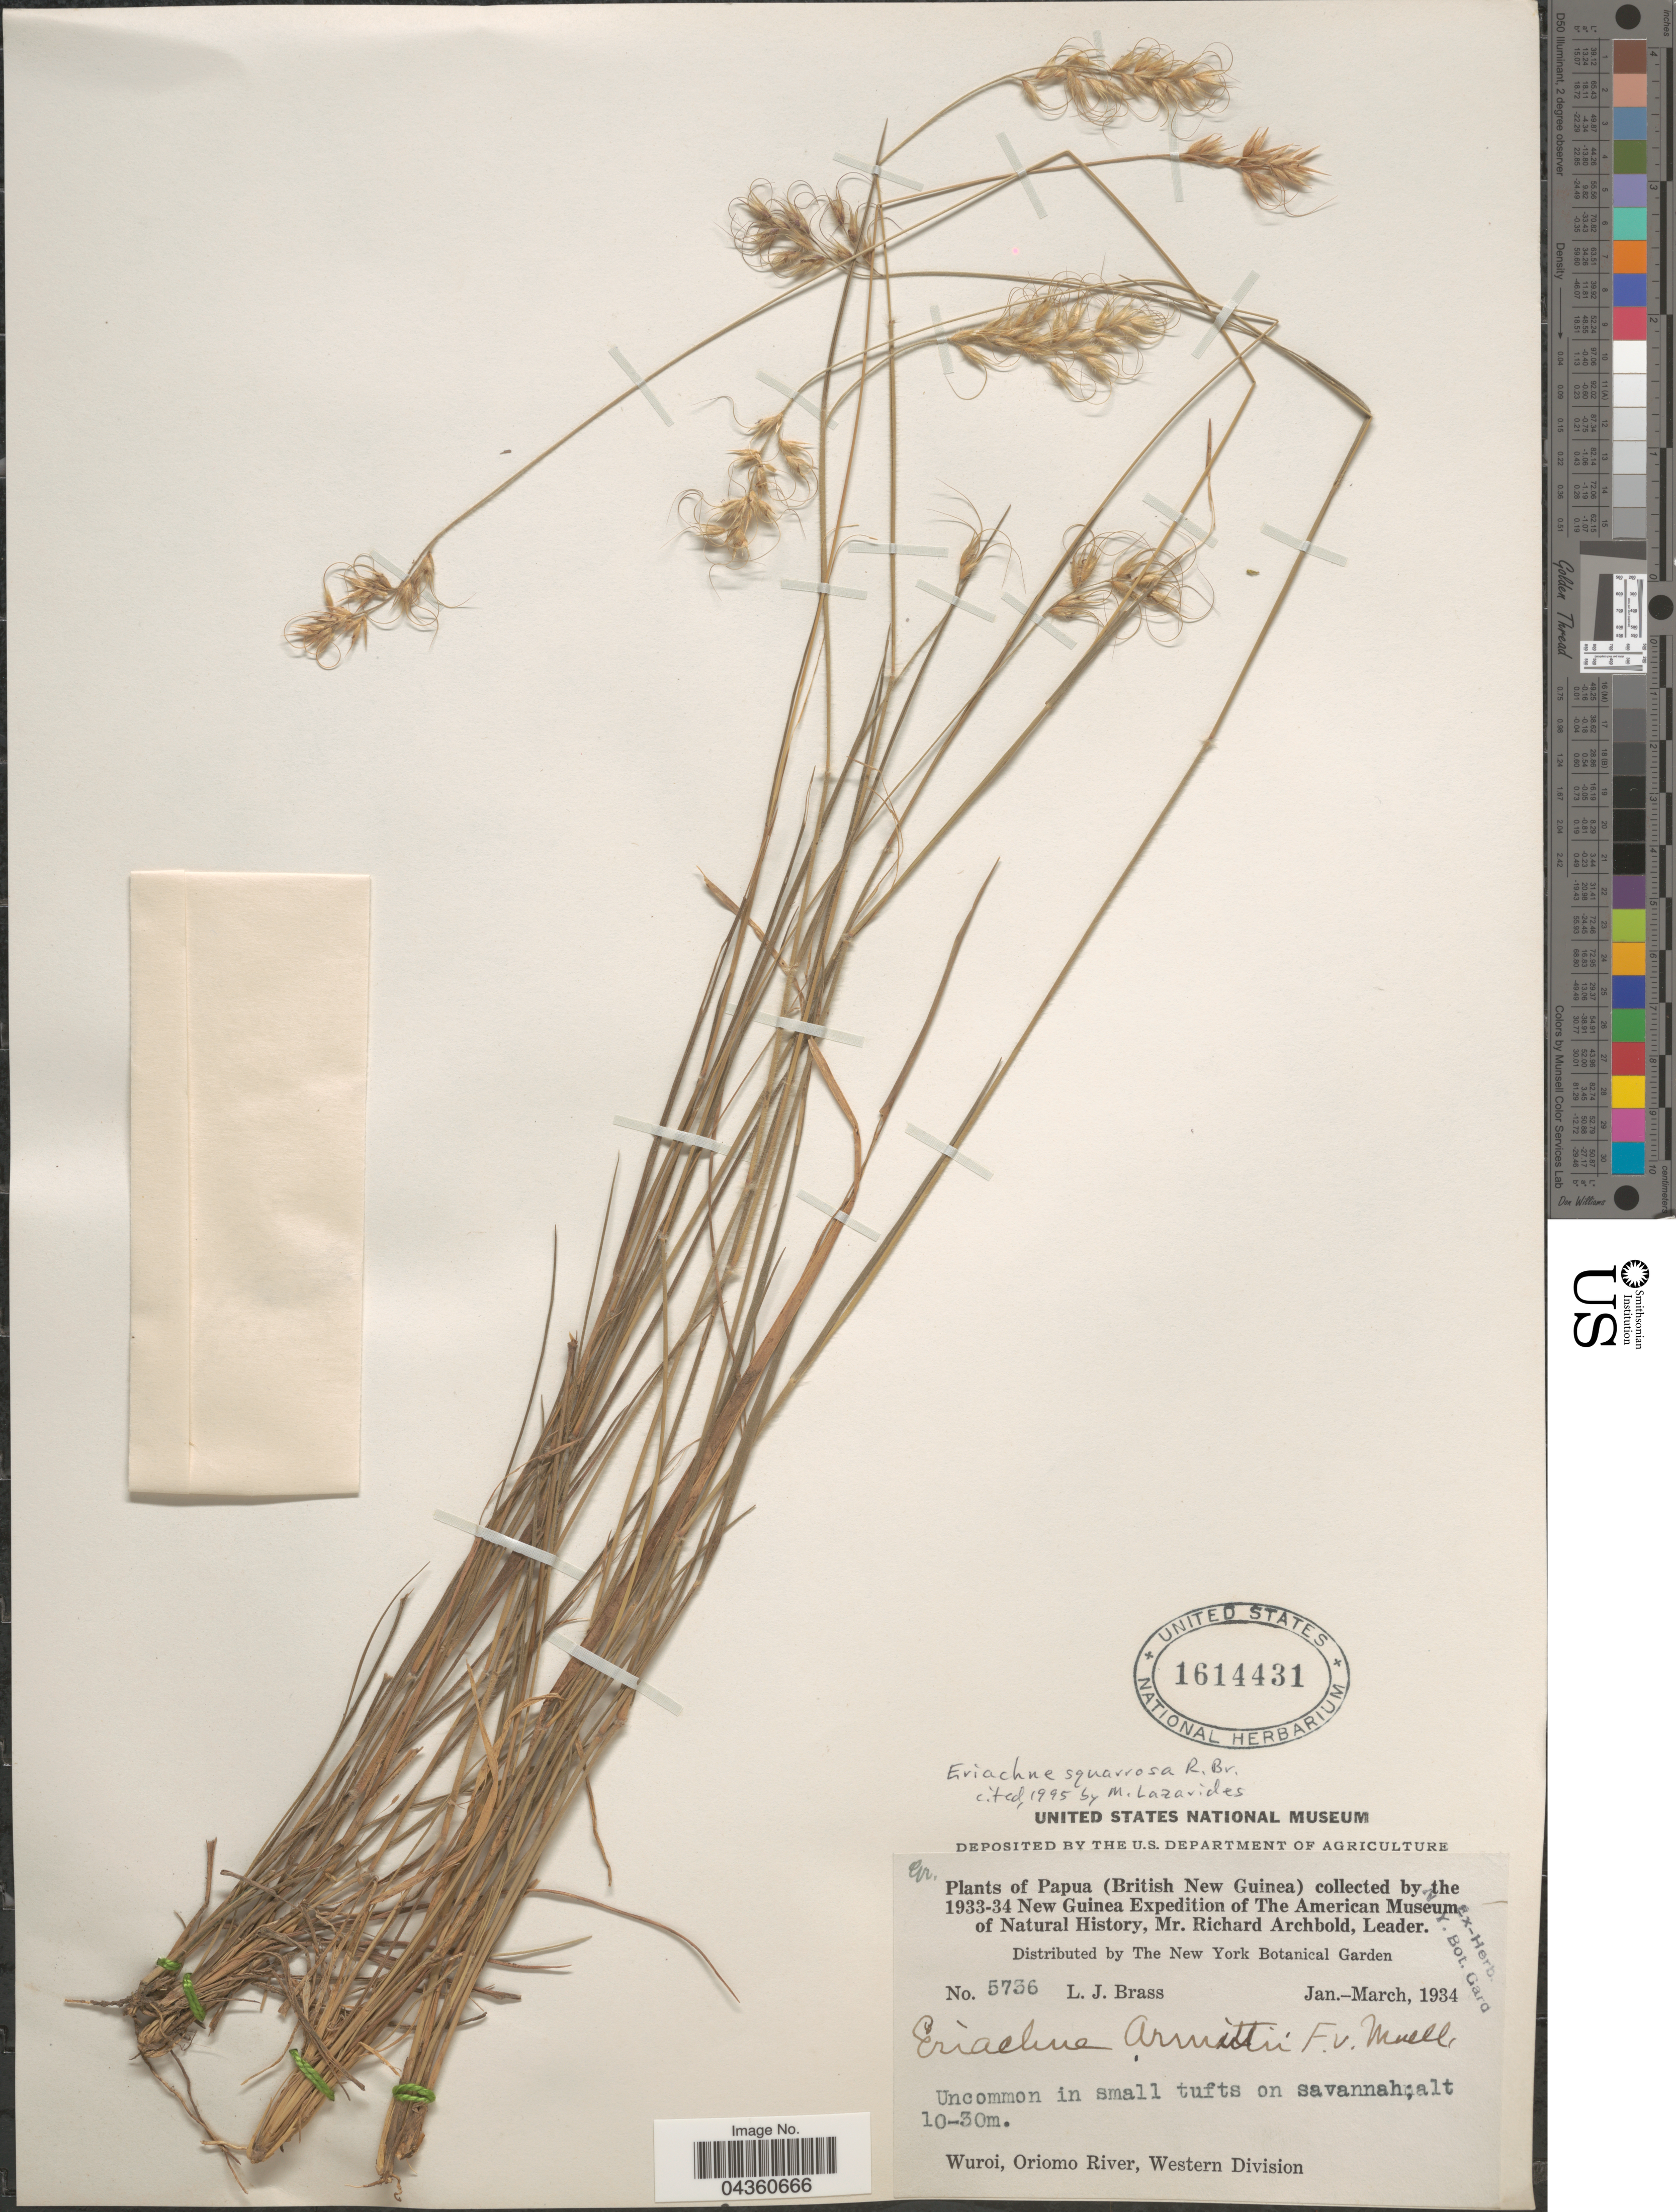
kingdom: Plantae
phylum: Tracheophyta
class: Liliopsida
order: Poales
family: Poaceae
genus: Eriachne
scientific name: Eriachne triseta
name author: Nees ex Steud.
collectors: L. J. Brass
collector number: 5736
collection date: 1934-01/1934-03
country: Papua New Guinea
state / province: Manus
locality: Papua (British New Guinea). 1933-34 New Guinea Expedition of The American Museum of Natural History. Wuroi, Oriomo River, Western Division.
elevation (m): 10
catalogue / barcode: US 1614431